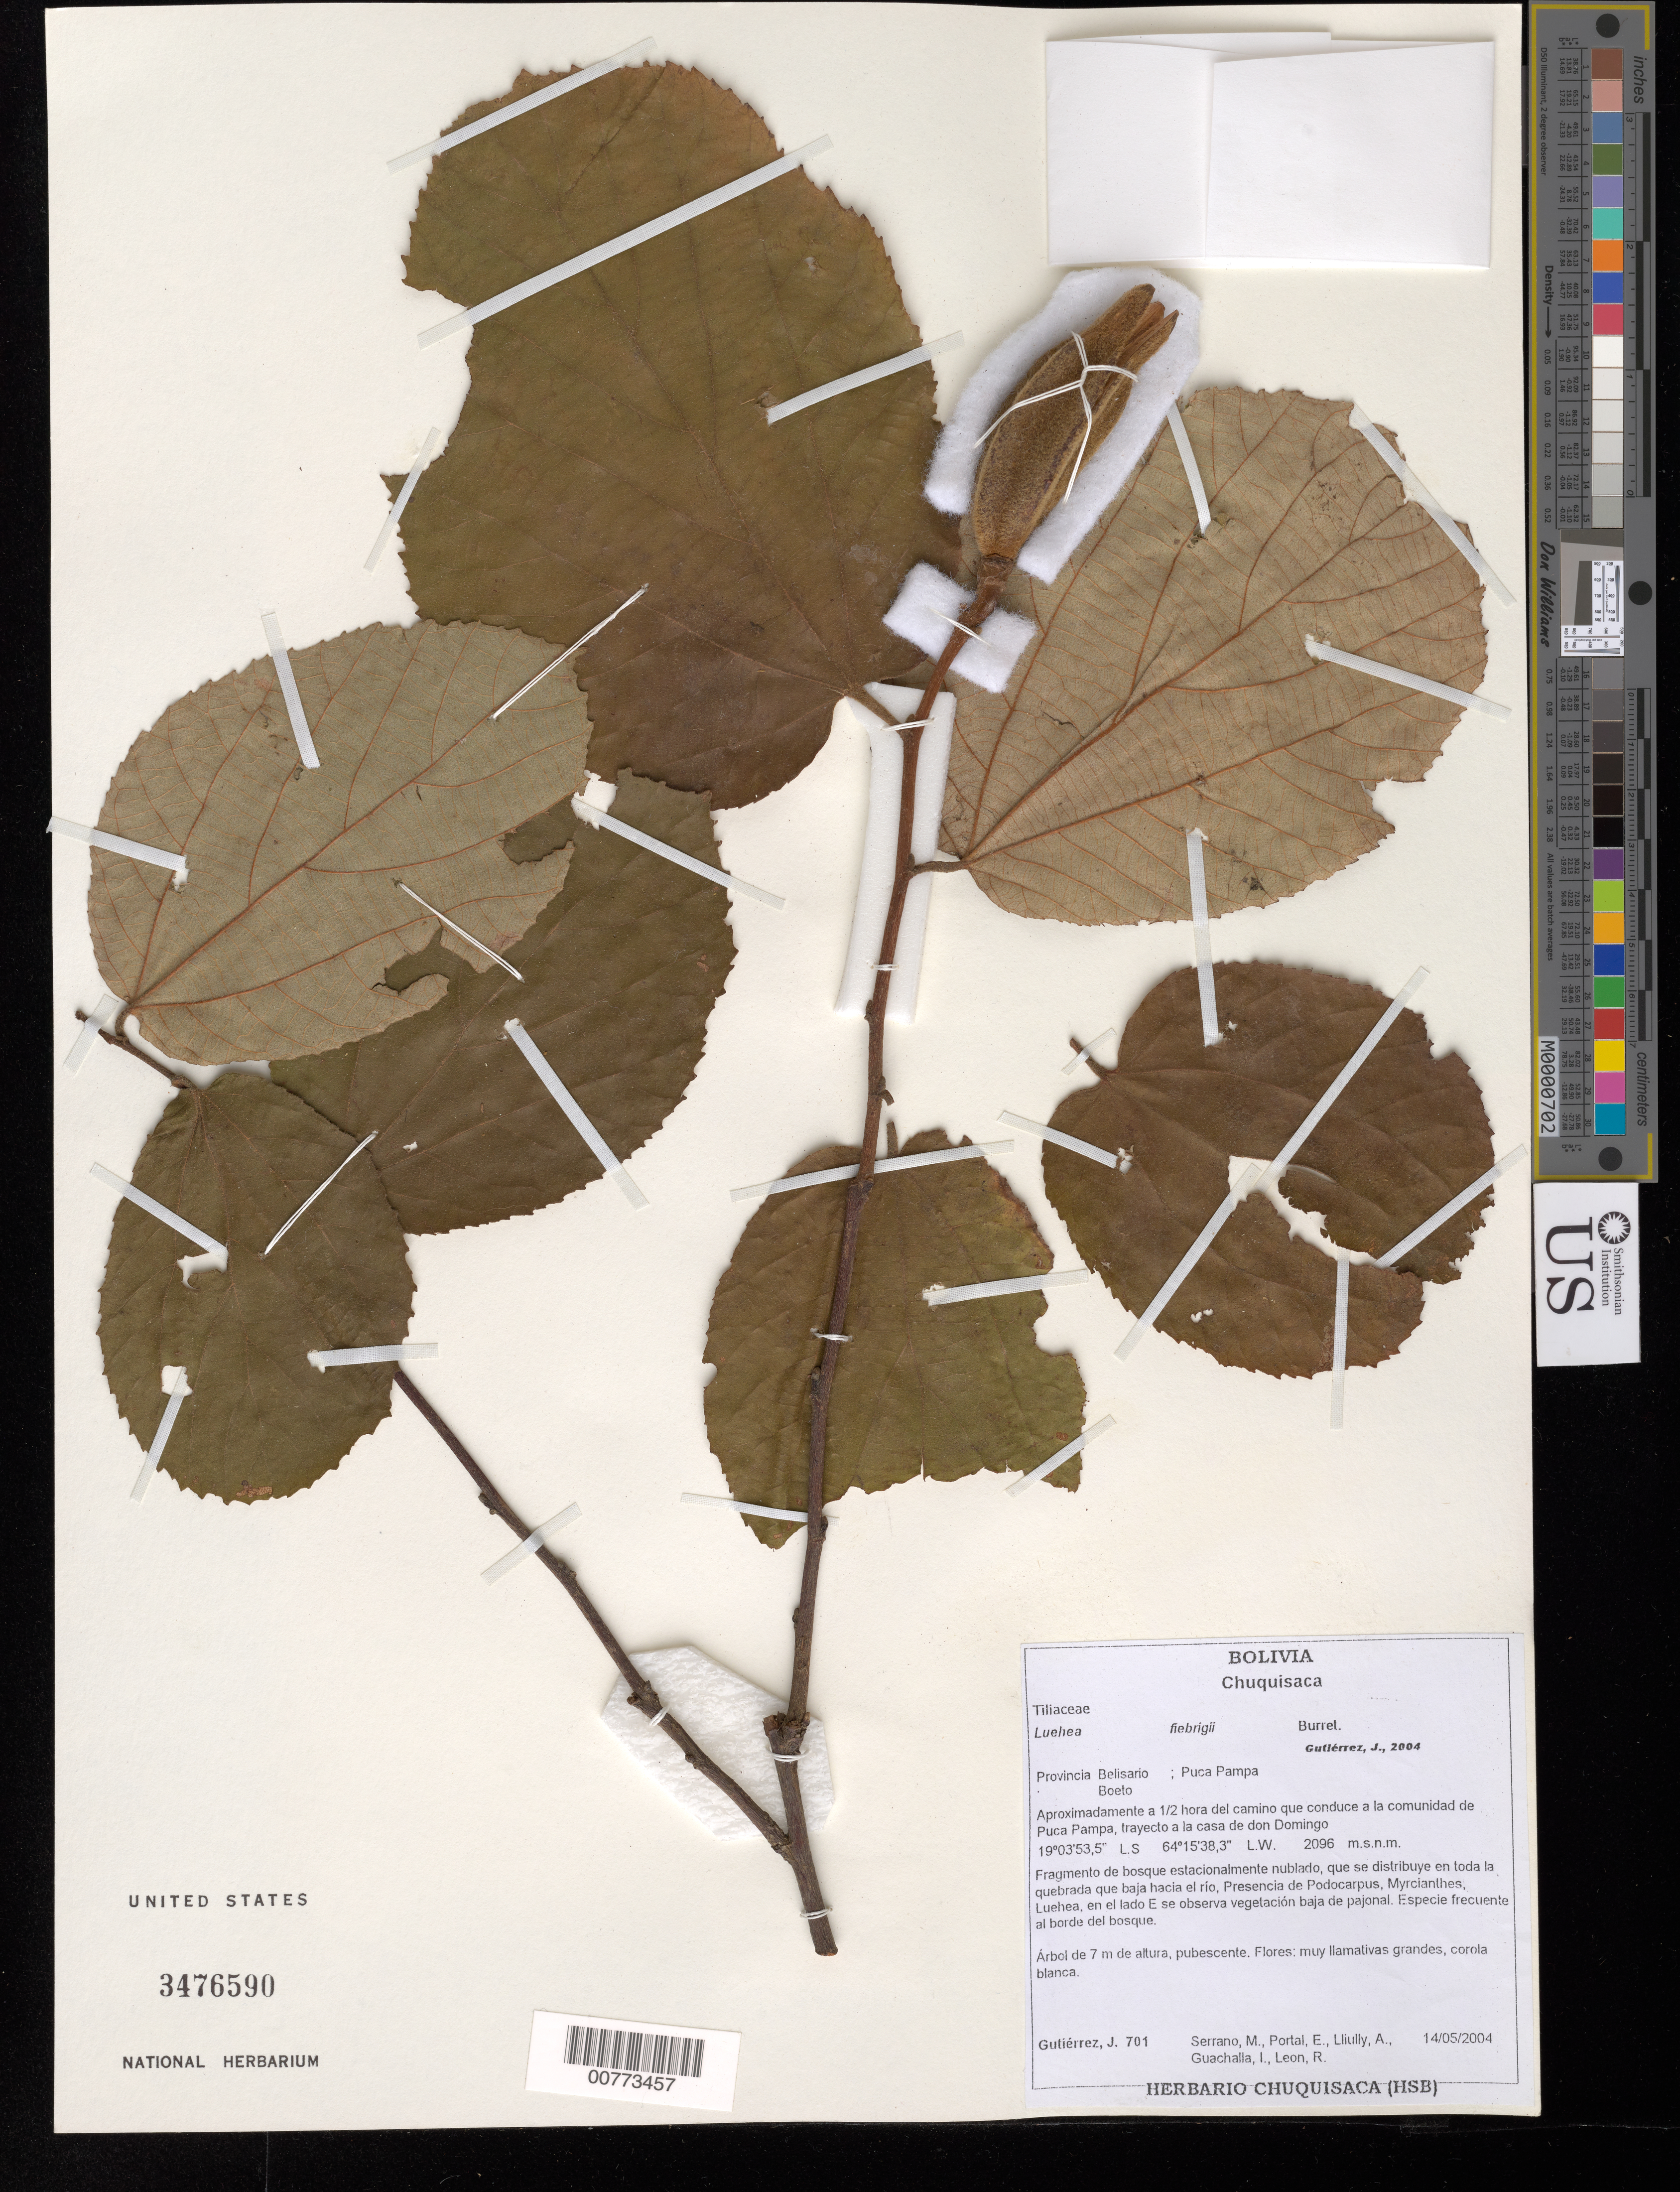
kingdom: Plantae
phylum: Tracheophyta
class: Magnoliopsida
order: Malvales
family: Malvaceae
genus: Luehea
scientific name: Luehea fiebrigii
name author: Burret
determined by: Gutierrez, J.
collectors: E. Gutiérrez, M. Serrano, E. Portal, A. Liully, I. Guachalla & R. A. León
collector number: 701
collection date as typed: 14 May 2004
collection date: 2004-05-14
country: Bolivia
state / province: Chuquisaca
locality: Prov. Belisario Boeto; Puca Pampa. Aprox. 1/2 hr del camino que conduce a la comunidad de Puca Pama, trayecto a la casa de don Domingo.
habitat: Fragmento de bosque estacionalmente nublado.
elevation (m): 2096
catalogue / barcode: US 3476590